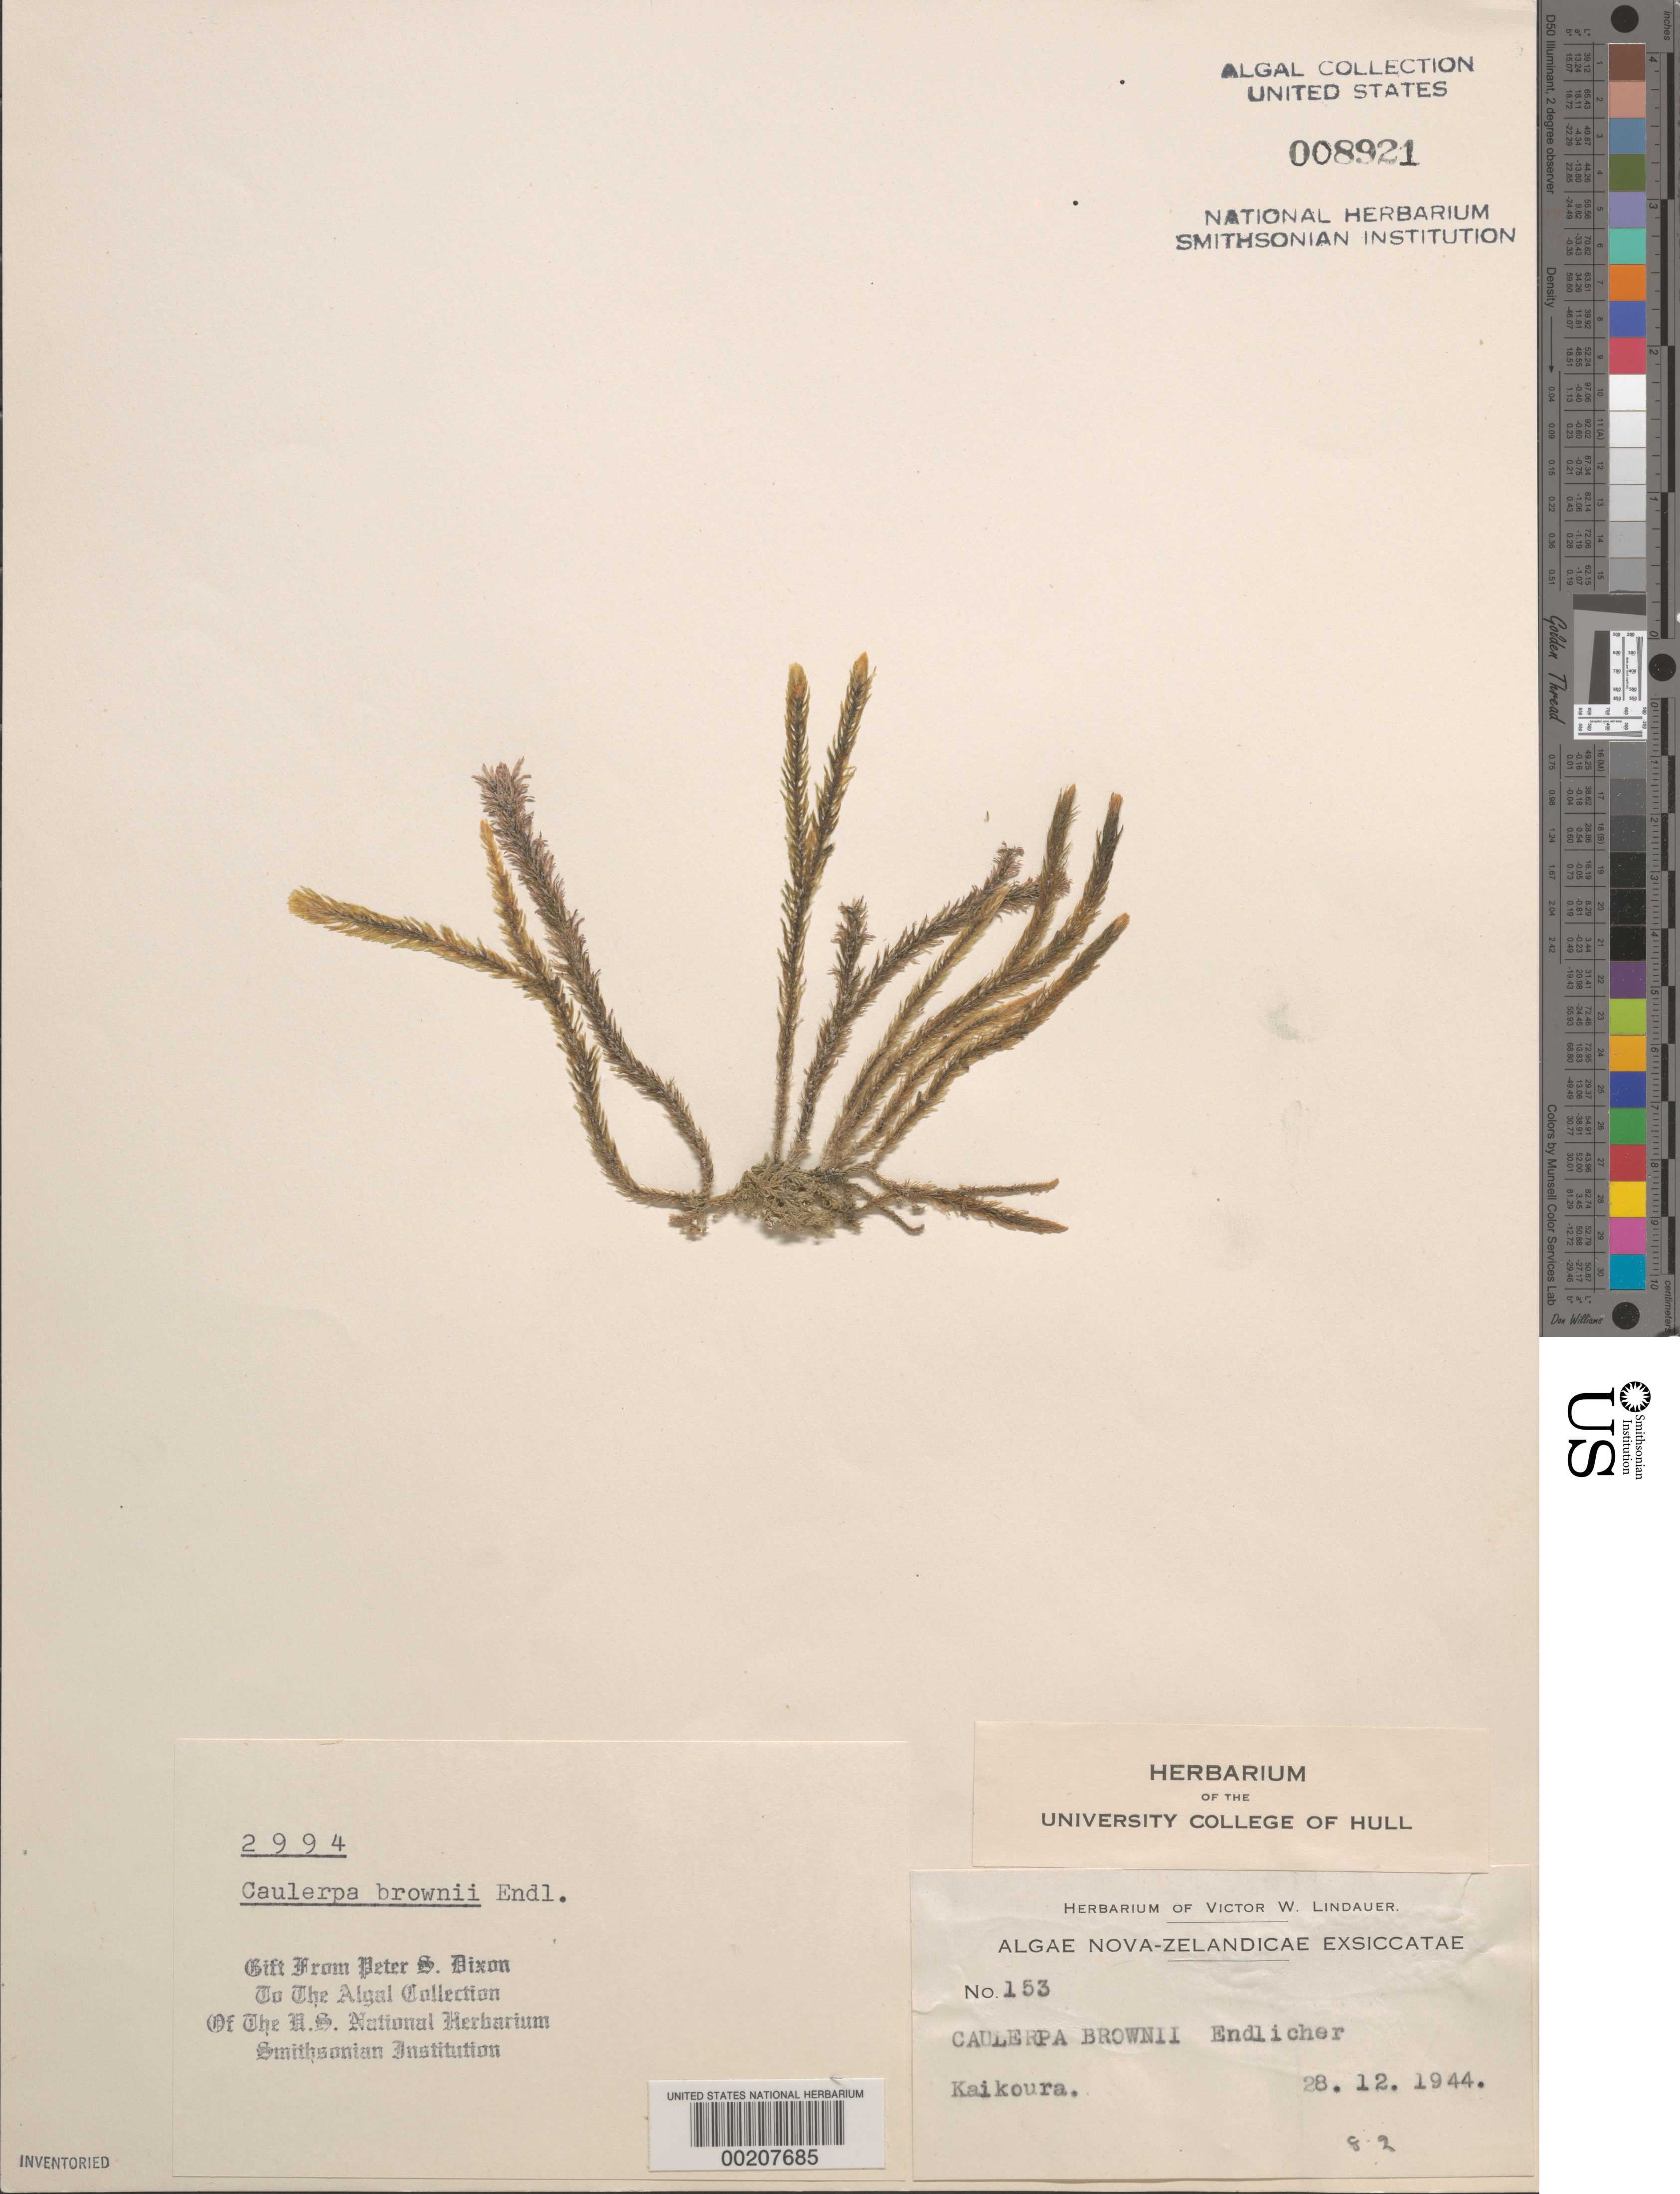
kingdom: Plantae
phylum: Chlorophyta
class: Ulvophyceae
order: Bryopsidales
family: Caulerpaceae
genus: Caulerpa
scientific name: Caulerpa brownii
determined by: Dixon, P. S.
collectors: V. Lindauer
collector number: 153 & PSD 2994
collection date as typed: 28 Dec 1944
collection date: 1944-12-28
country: New Zealand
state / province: Canterbury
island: South Island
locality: Kaikoura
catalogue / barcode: US 8921